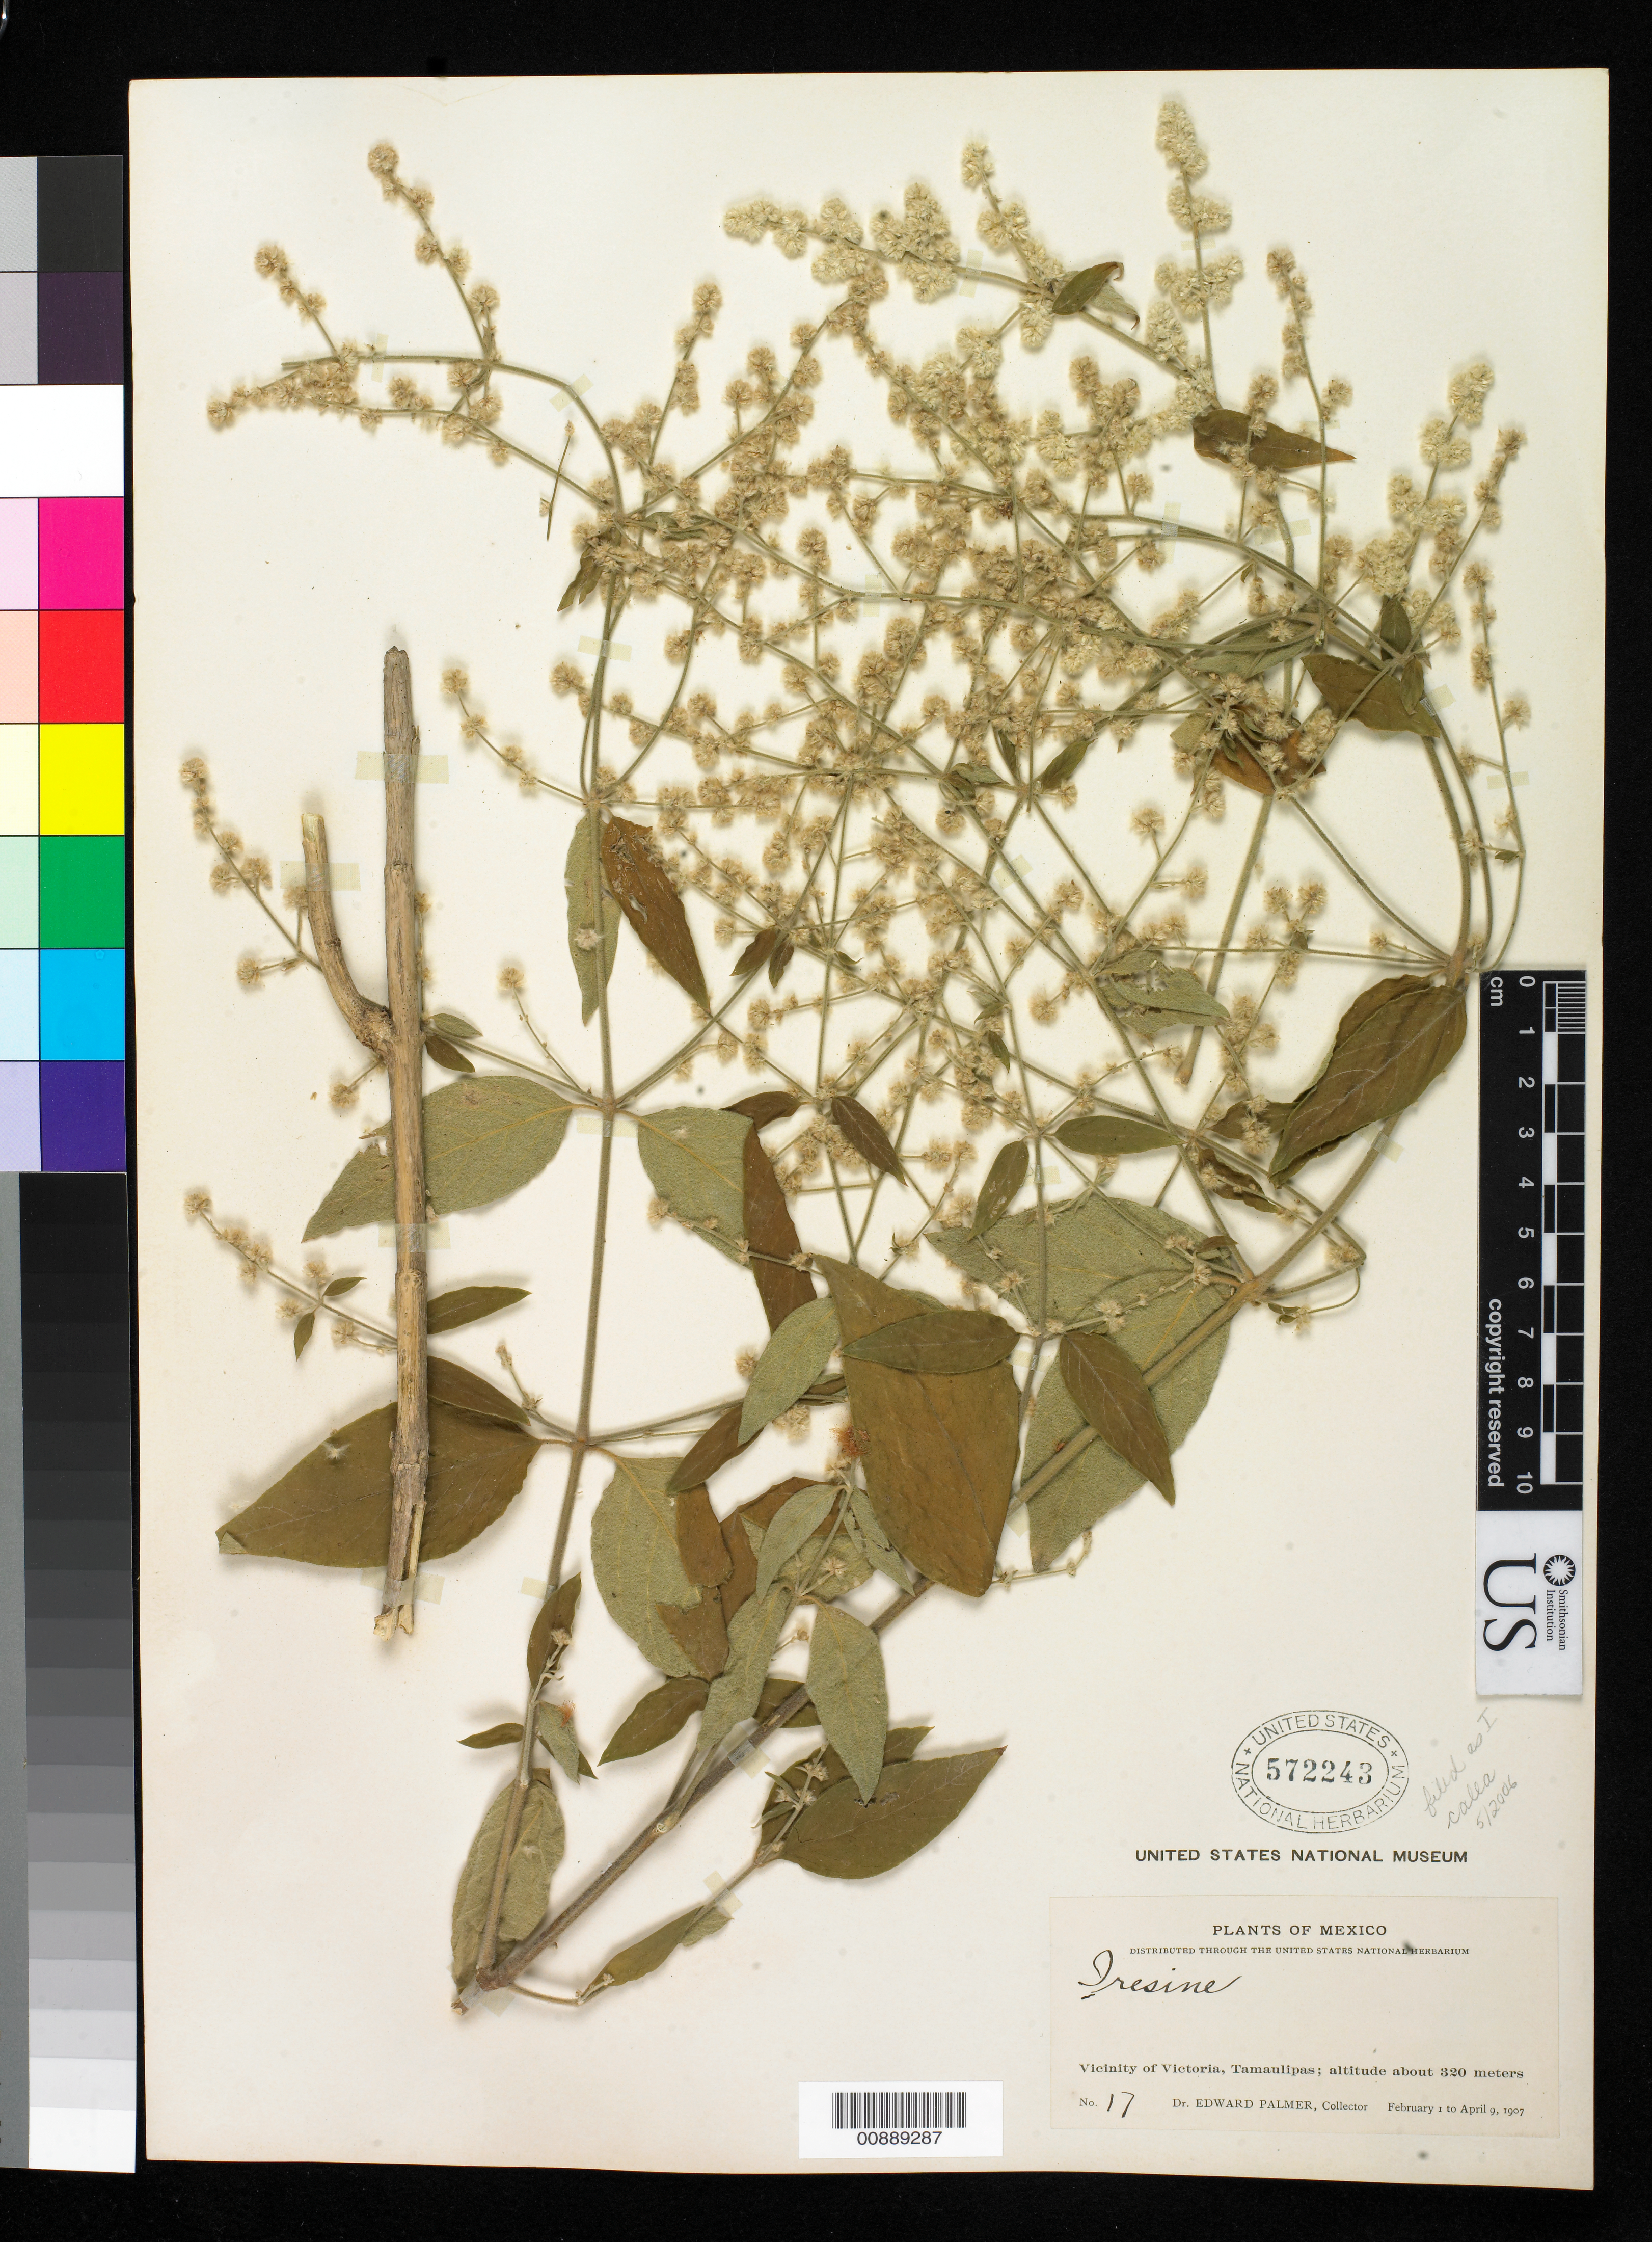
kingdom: Plantae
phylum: Tracheophyta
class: Magnoliopsida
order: Caryophyllales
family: Amaranthaceae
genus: Iresine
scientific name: Iresine calea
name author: (Ibáñez) Standl.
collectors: E. Palmer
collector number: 17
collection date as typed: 01 Feb 1907 to 09 Apr 1907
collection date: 1907-02-01/1907-04-09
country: Mexico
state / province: Tamaulipas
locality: Vicinity of Victoria.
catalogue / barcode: US 572243